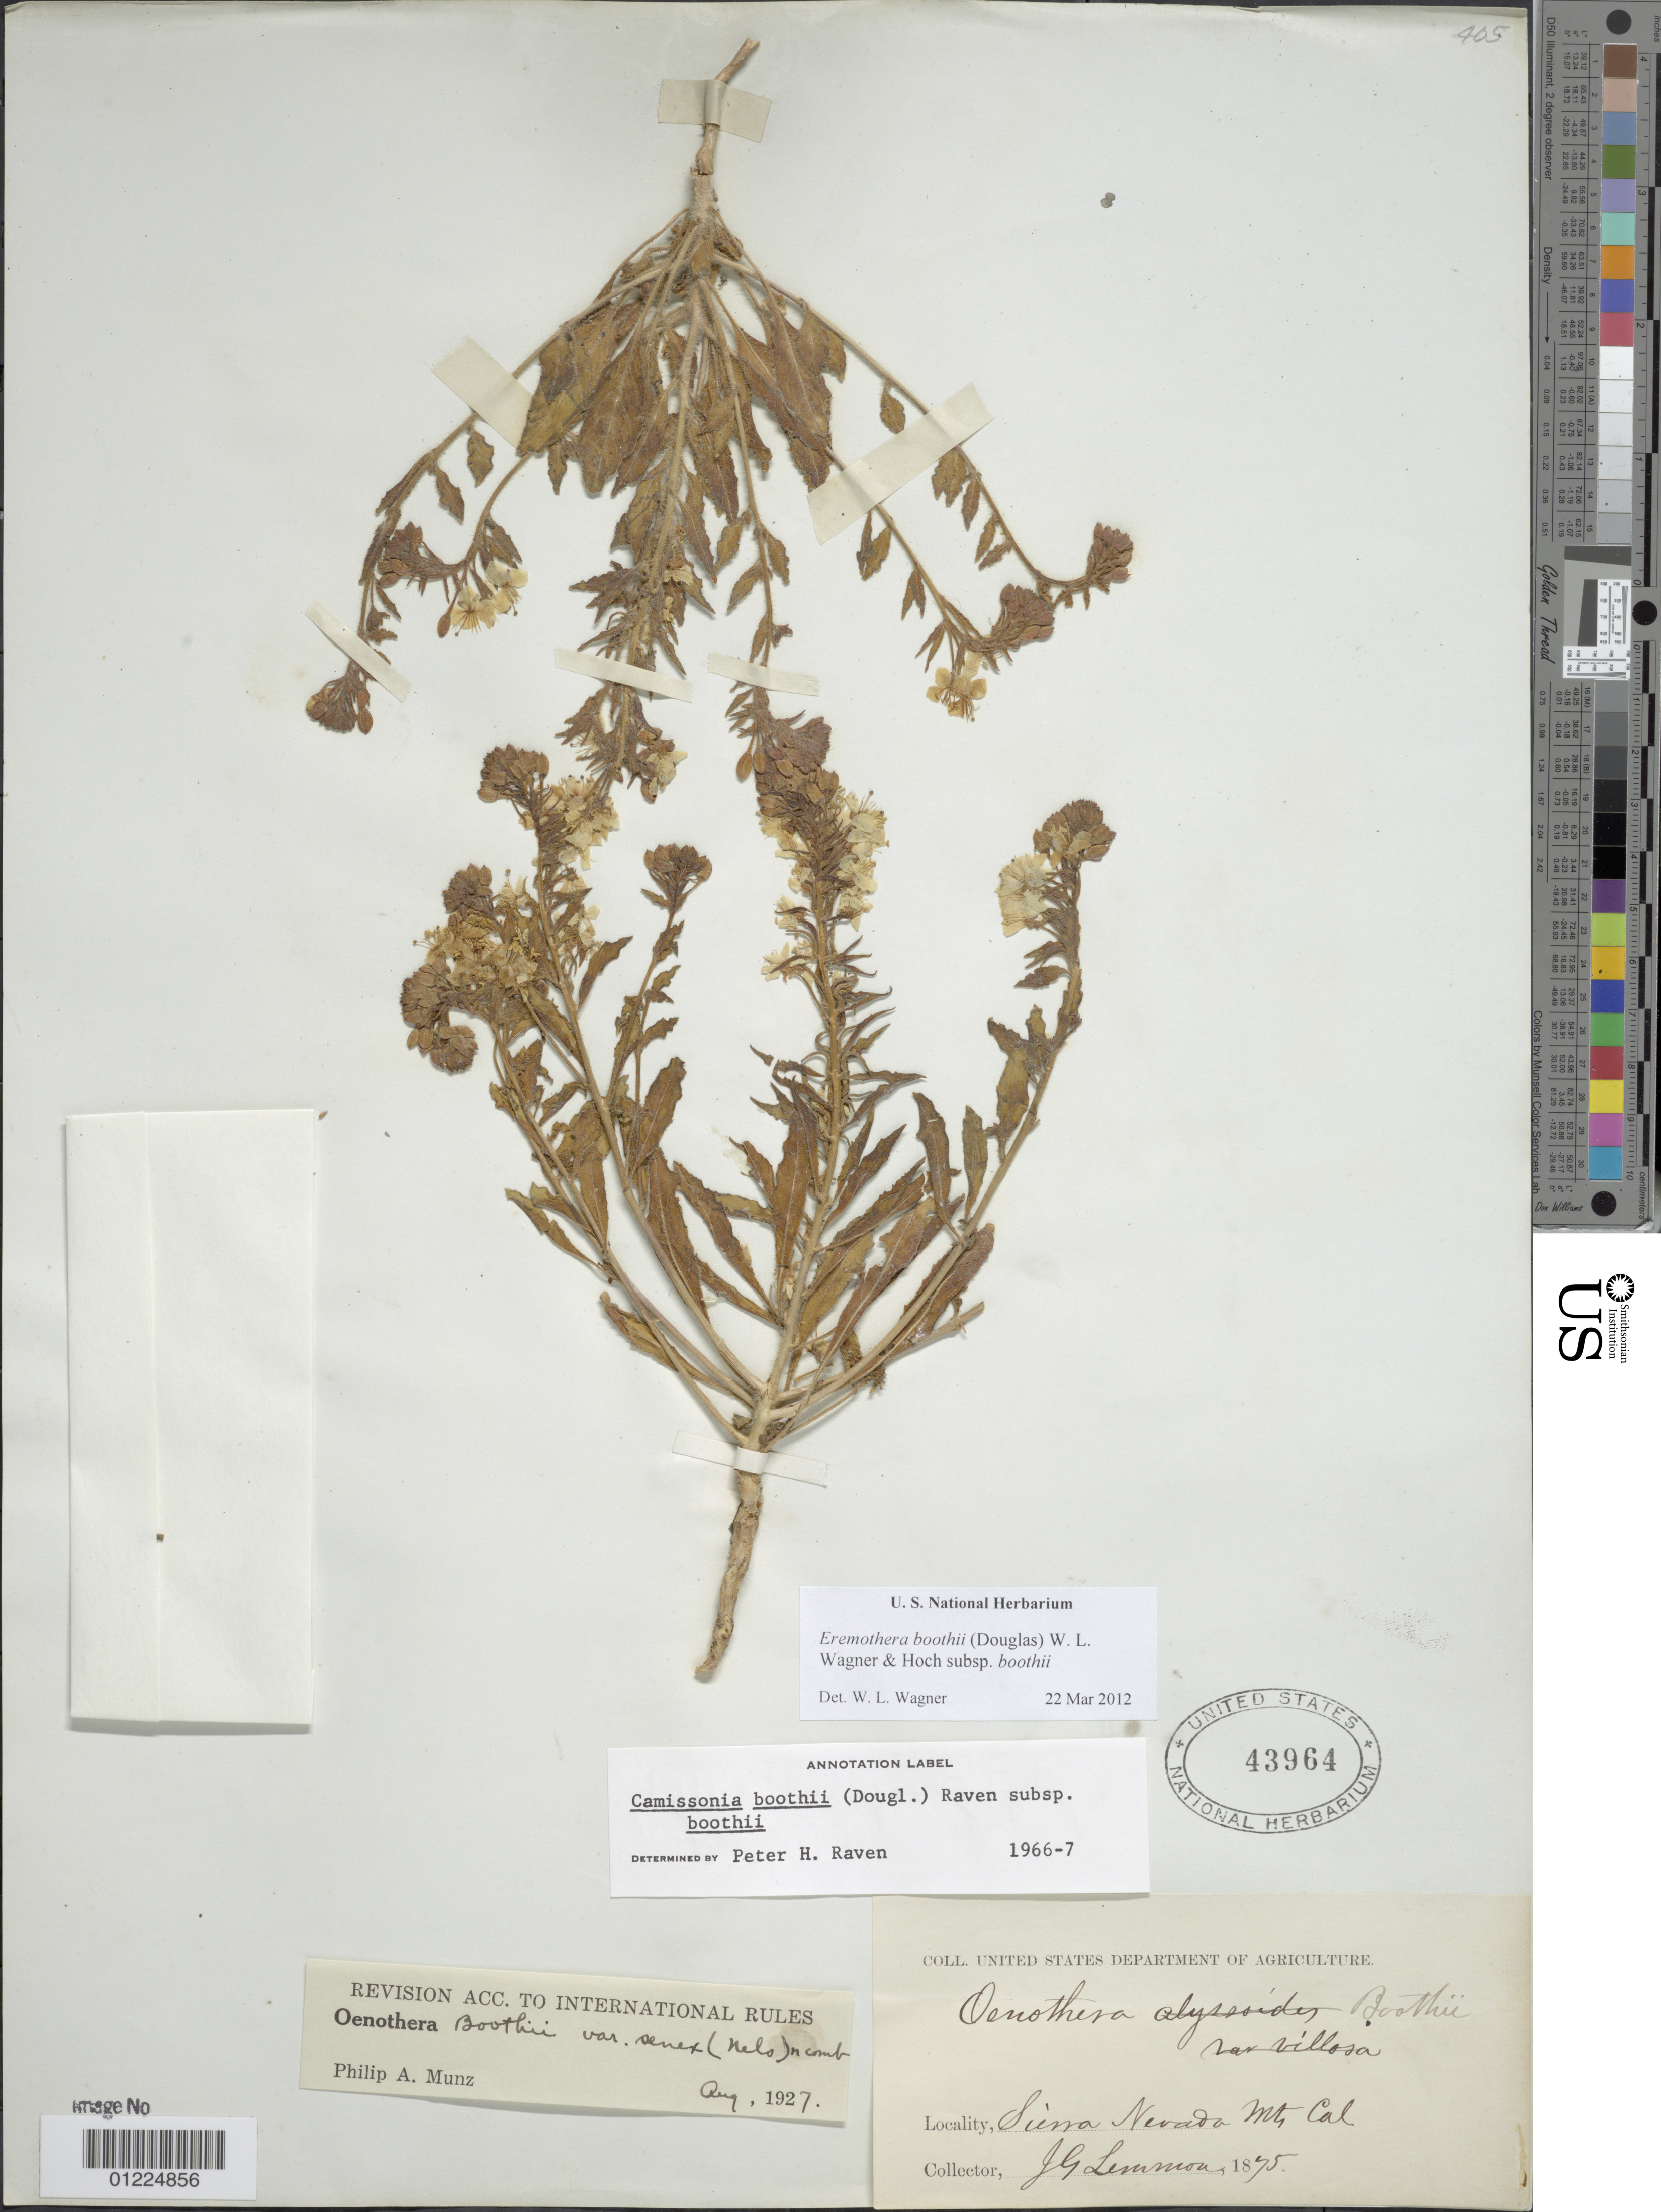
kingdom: Plantae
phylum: Tracheophyta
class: Magnoliopsida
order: Myrtales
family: Onagraceae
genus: Eremothera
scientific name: Eremothera boothii subsp. boothii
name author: (Douglas) W.L. Wagner & Hoch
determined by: Wagner, W. L., (BOT), Smithsonian Institution - National Museum of Natural History (UNITED STATES)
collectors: J. G. Lemmon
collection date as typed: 1875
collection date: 1875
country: United States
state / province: California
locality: Sierra Nevada Mtns.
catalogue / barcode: US 43964